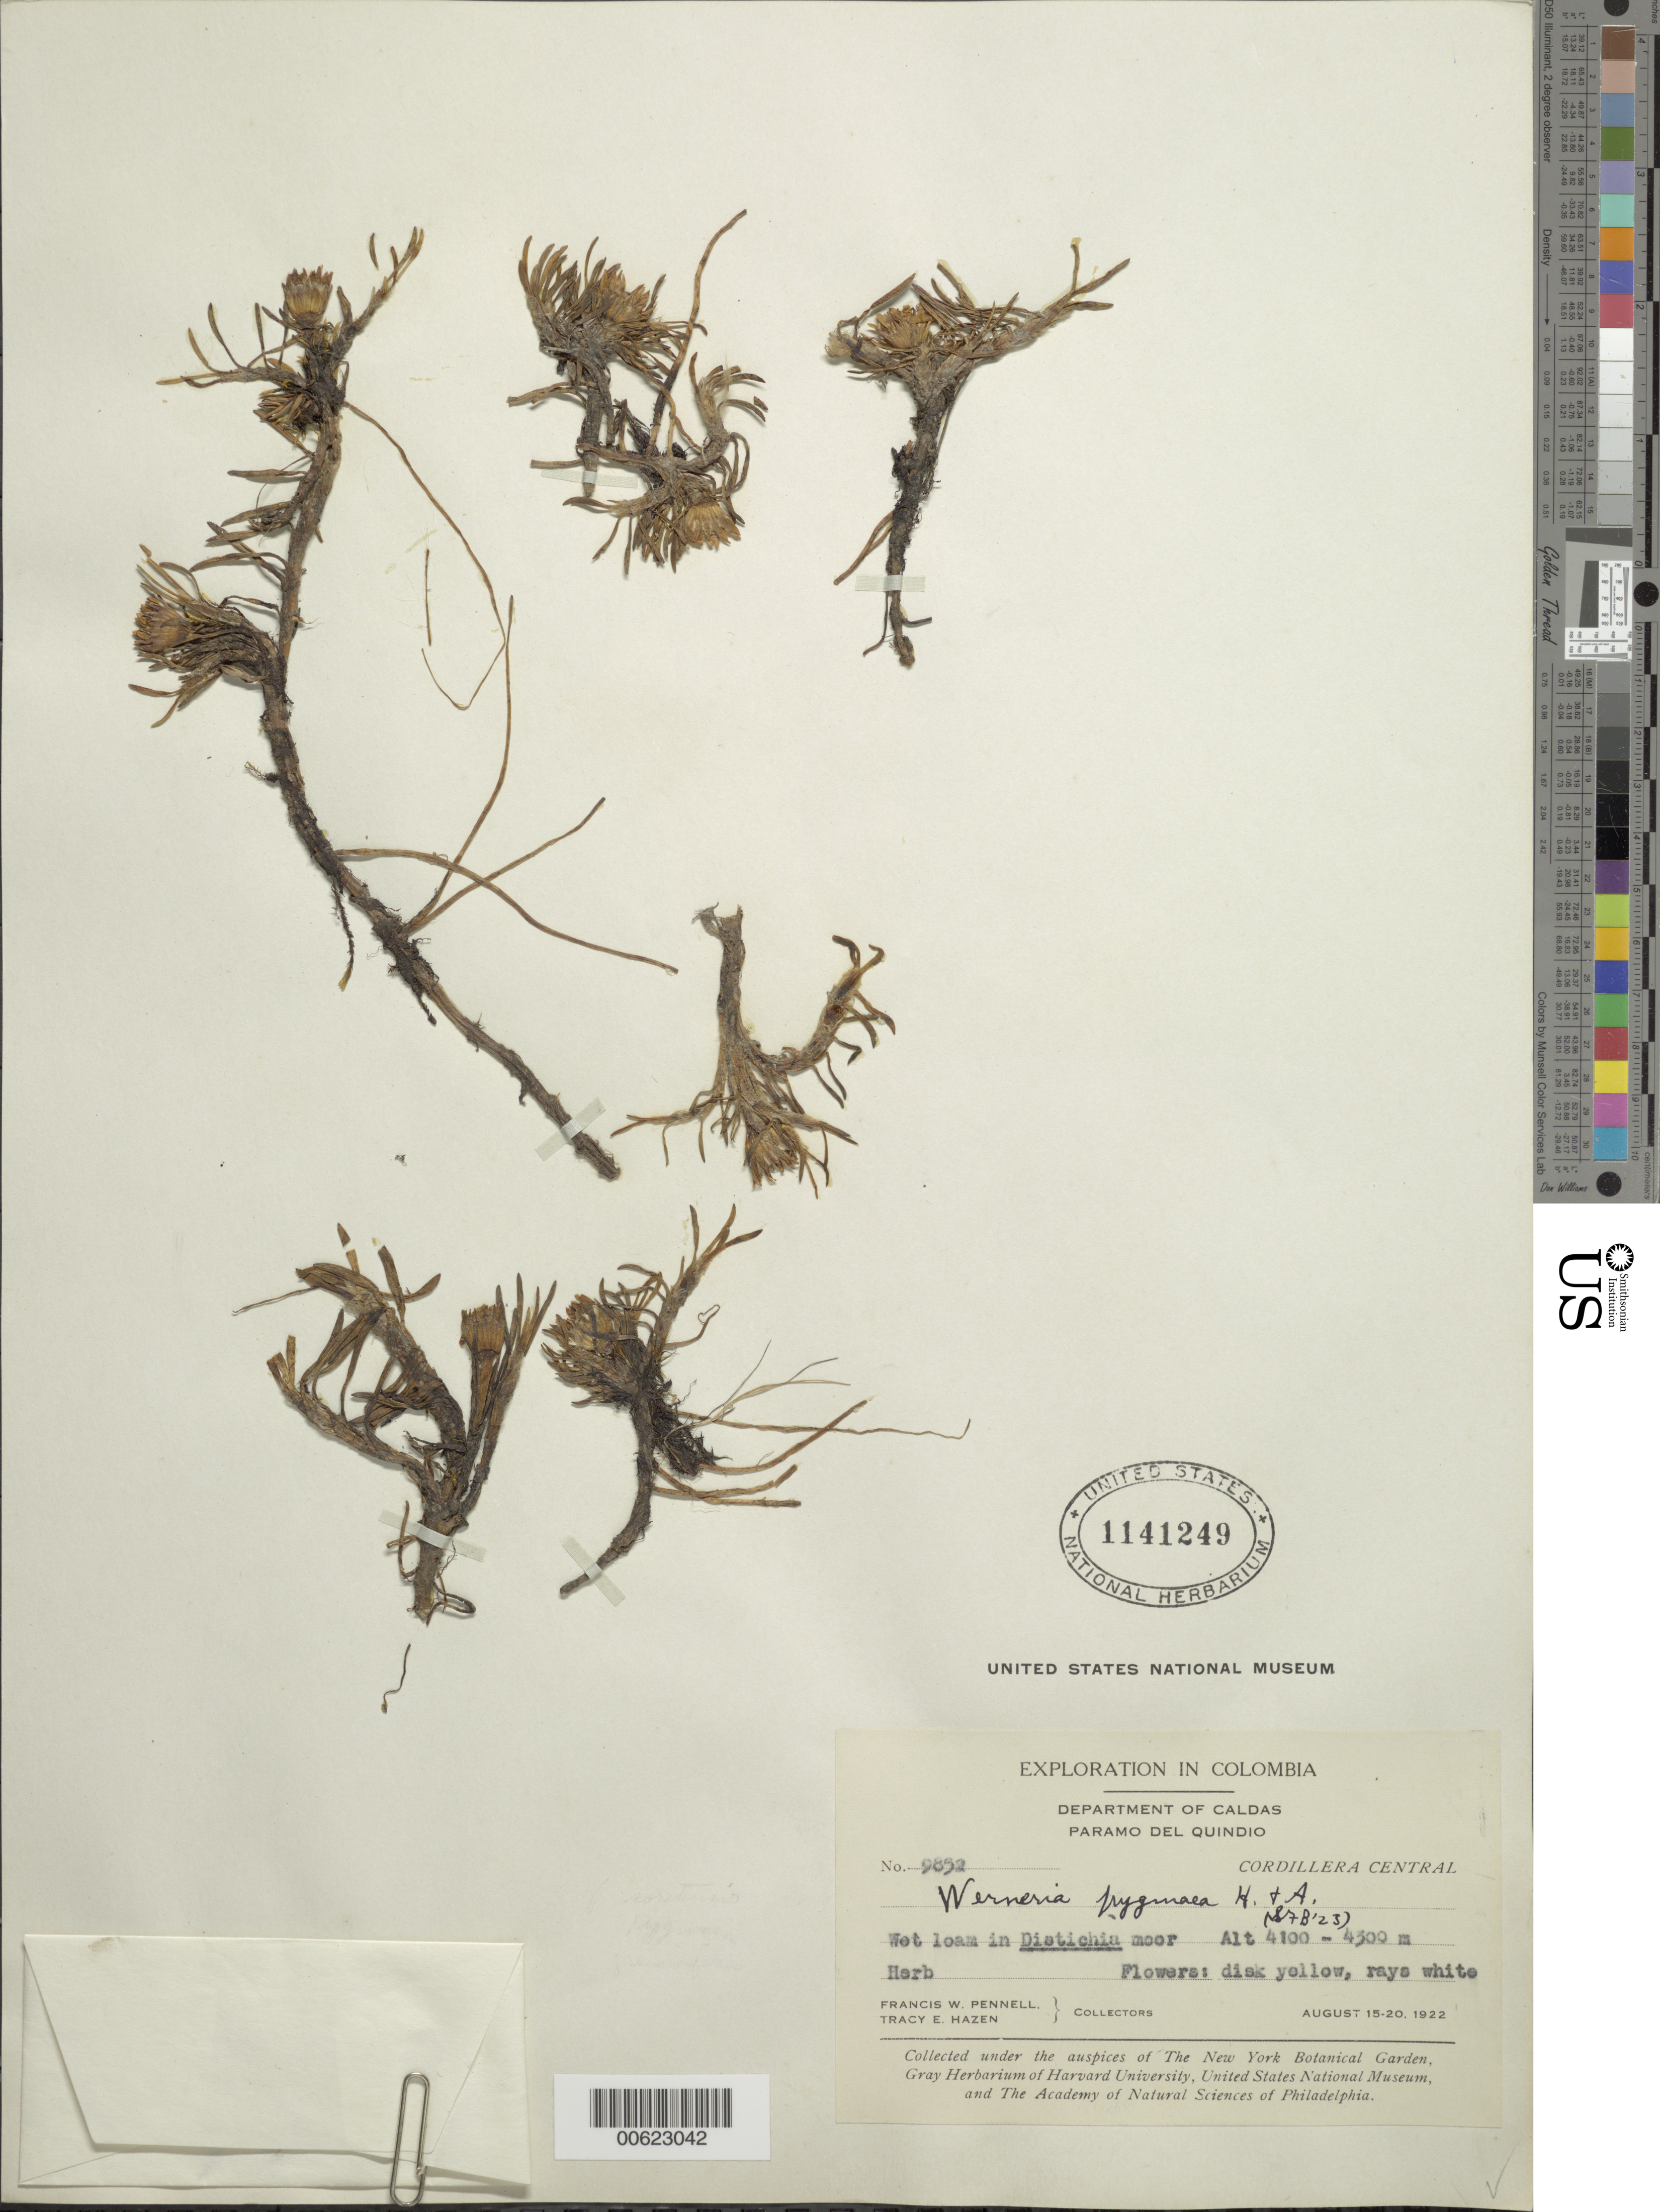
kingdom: Plantae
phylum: Tracheophyta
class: Magnoliopsida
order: Asterales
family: Asteraceae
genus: Werneria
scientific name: Werneria pygmaea complex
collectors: F. W. Pennell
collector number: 9852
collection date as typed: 15-Aug-22 to 20-Aug-22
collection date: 1922-08-15/1922-08-20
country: Colombia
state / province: Risaralda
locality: Páramo del Quindio (div1 formerly Caldas)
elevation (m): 4100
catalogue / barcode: US 1141249